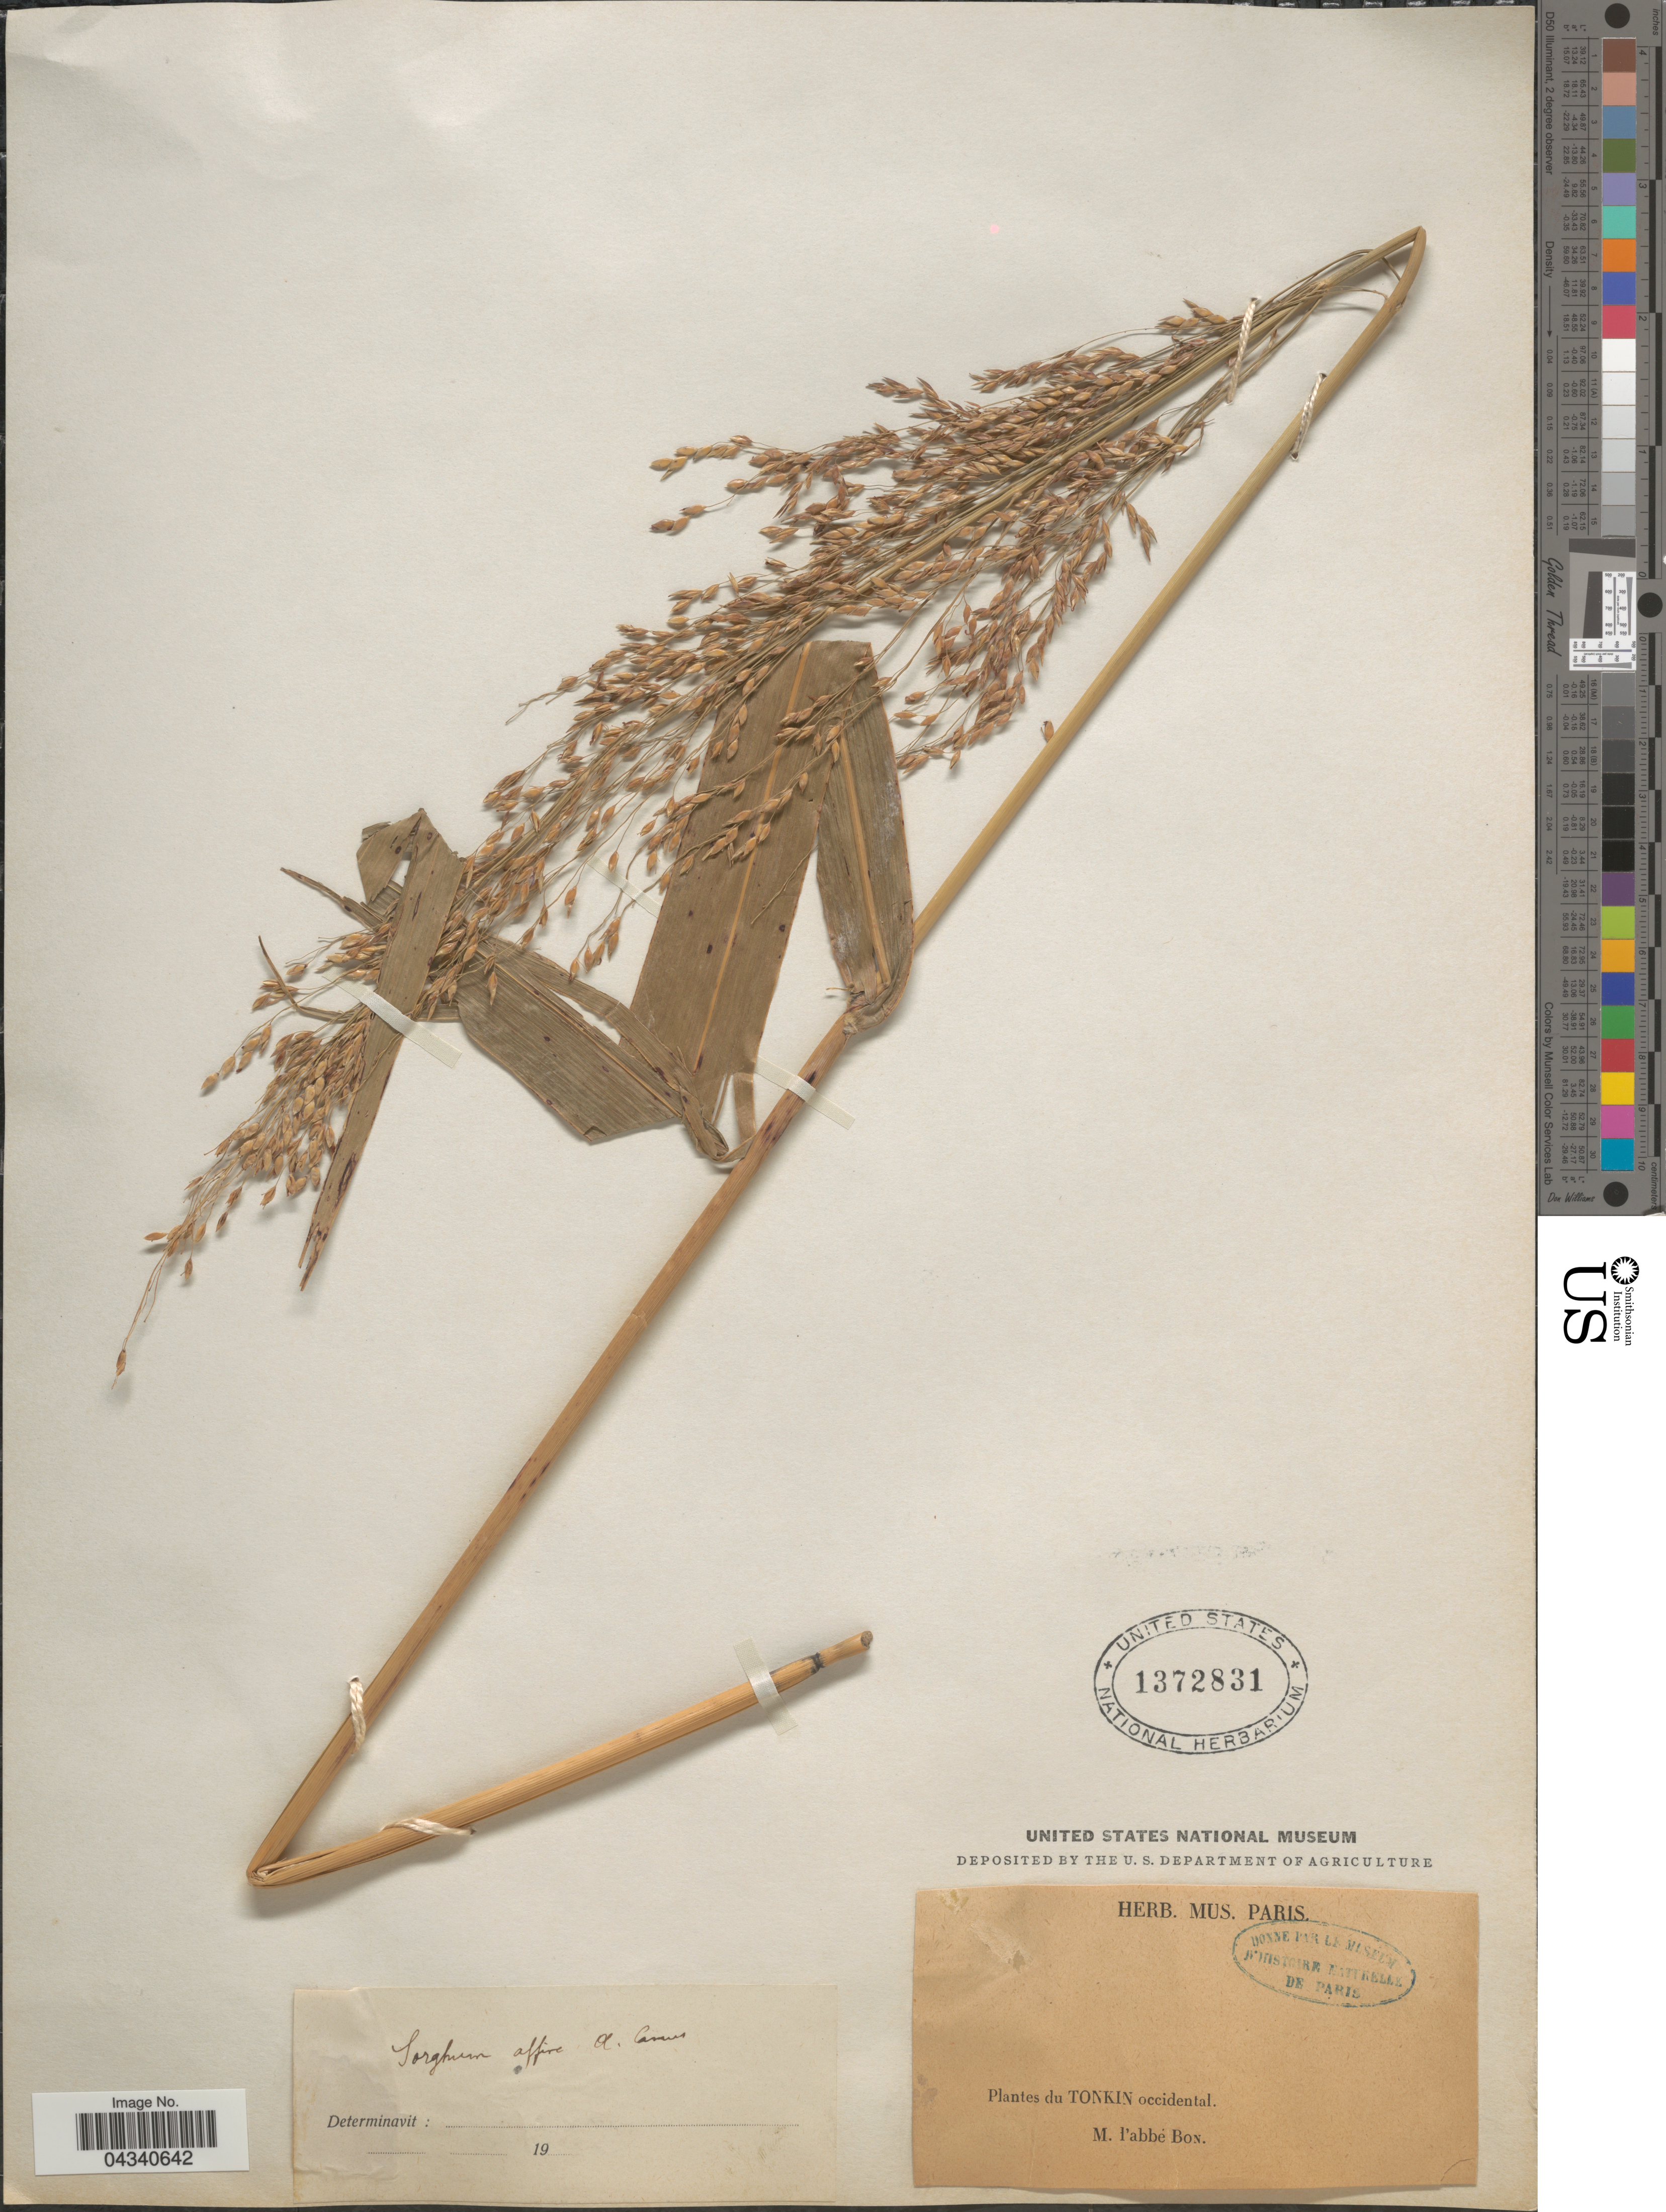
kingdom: Plantae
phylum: Tracheophyta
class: Liliopsida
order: Poales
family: Poaceae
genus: Sorghum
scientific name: Sorghum propinquum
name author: (Kunth) Hitchc.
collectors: H. F. Bon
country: Vietnam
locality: Tonkin occidental.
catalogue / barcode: US 1372831